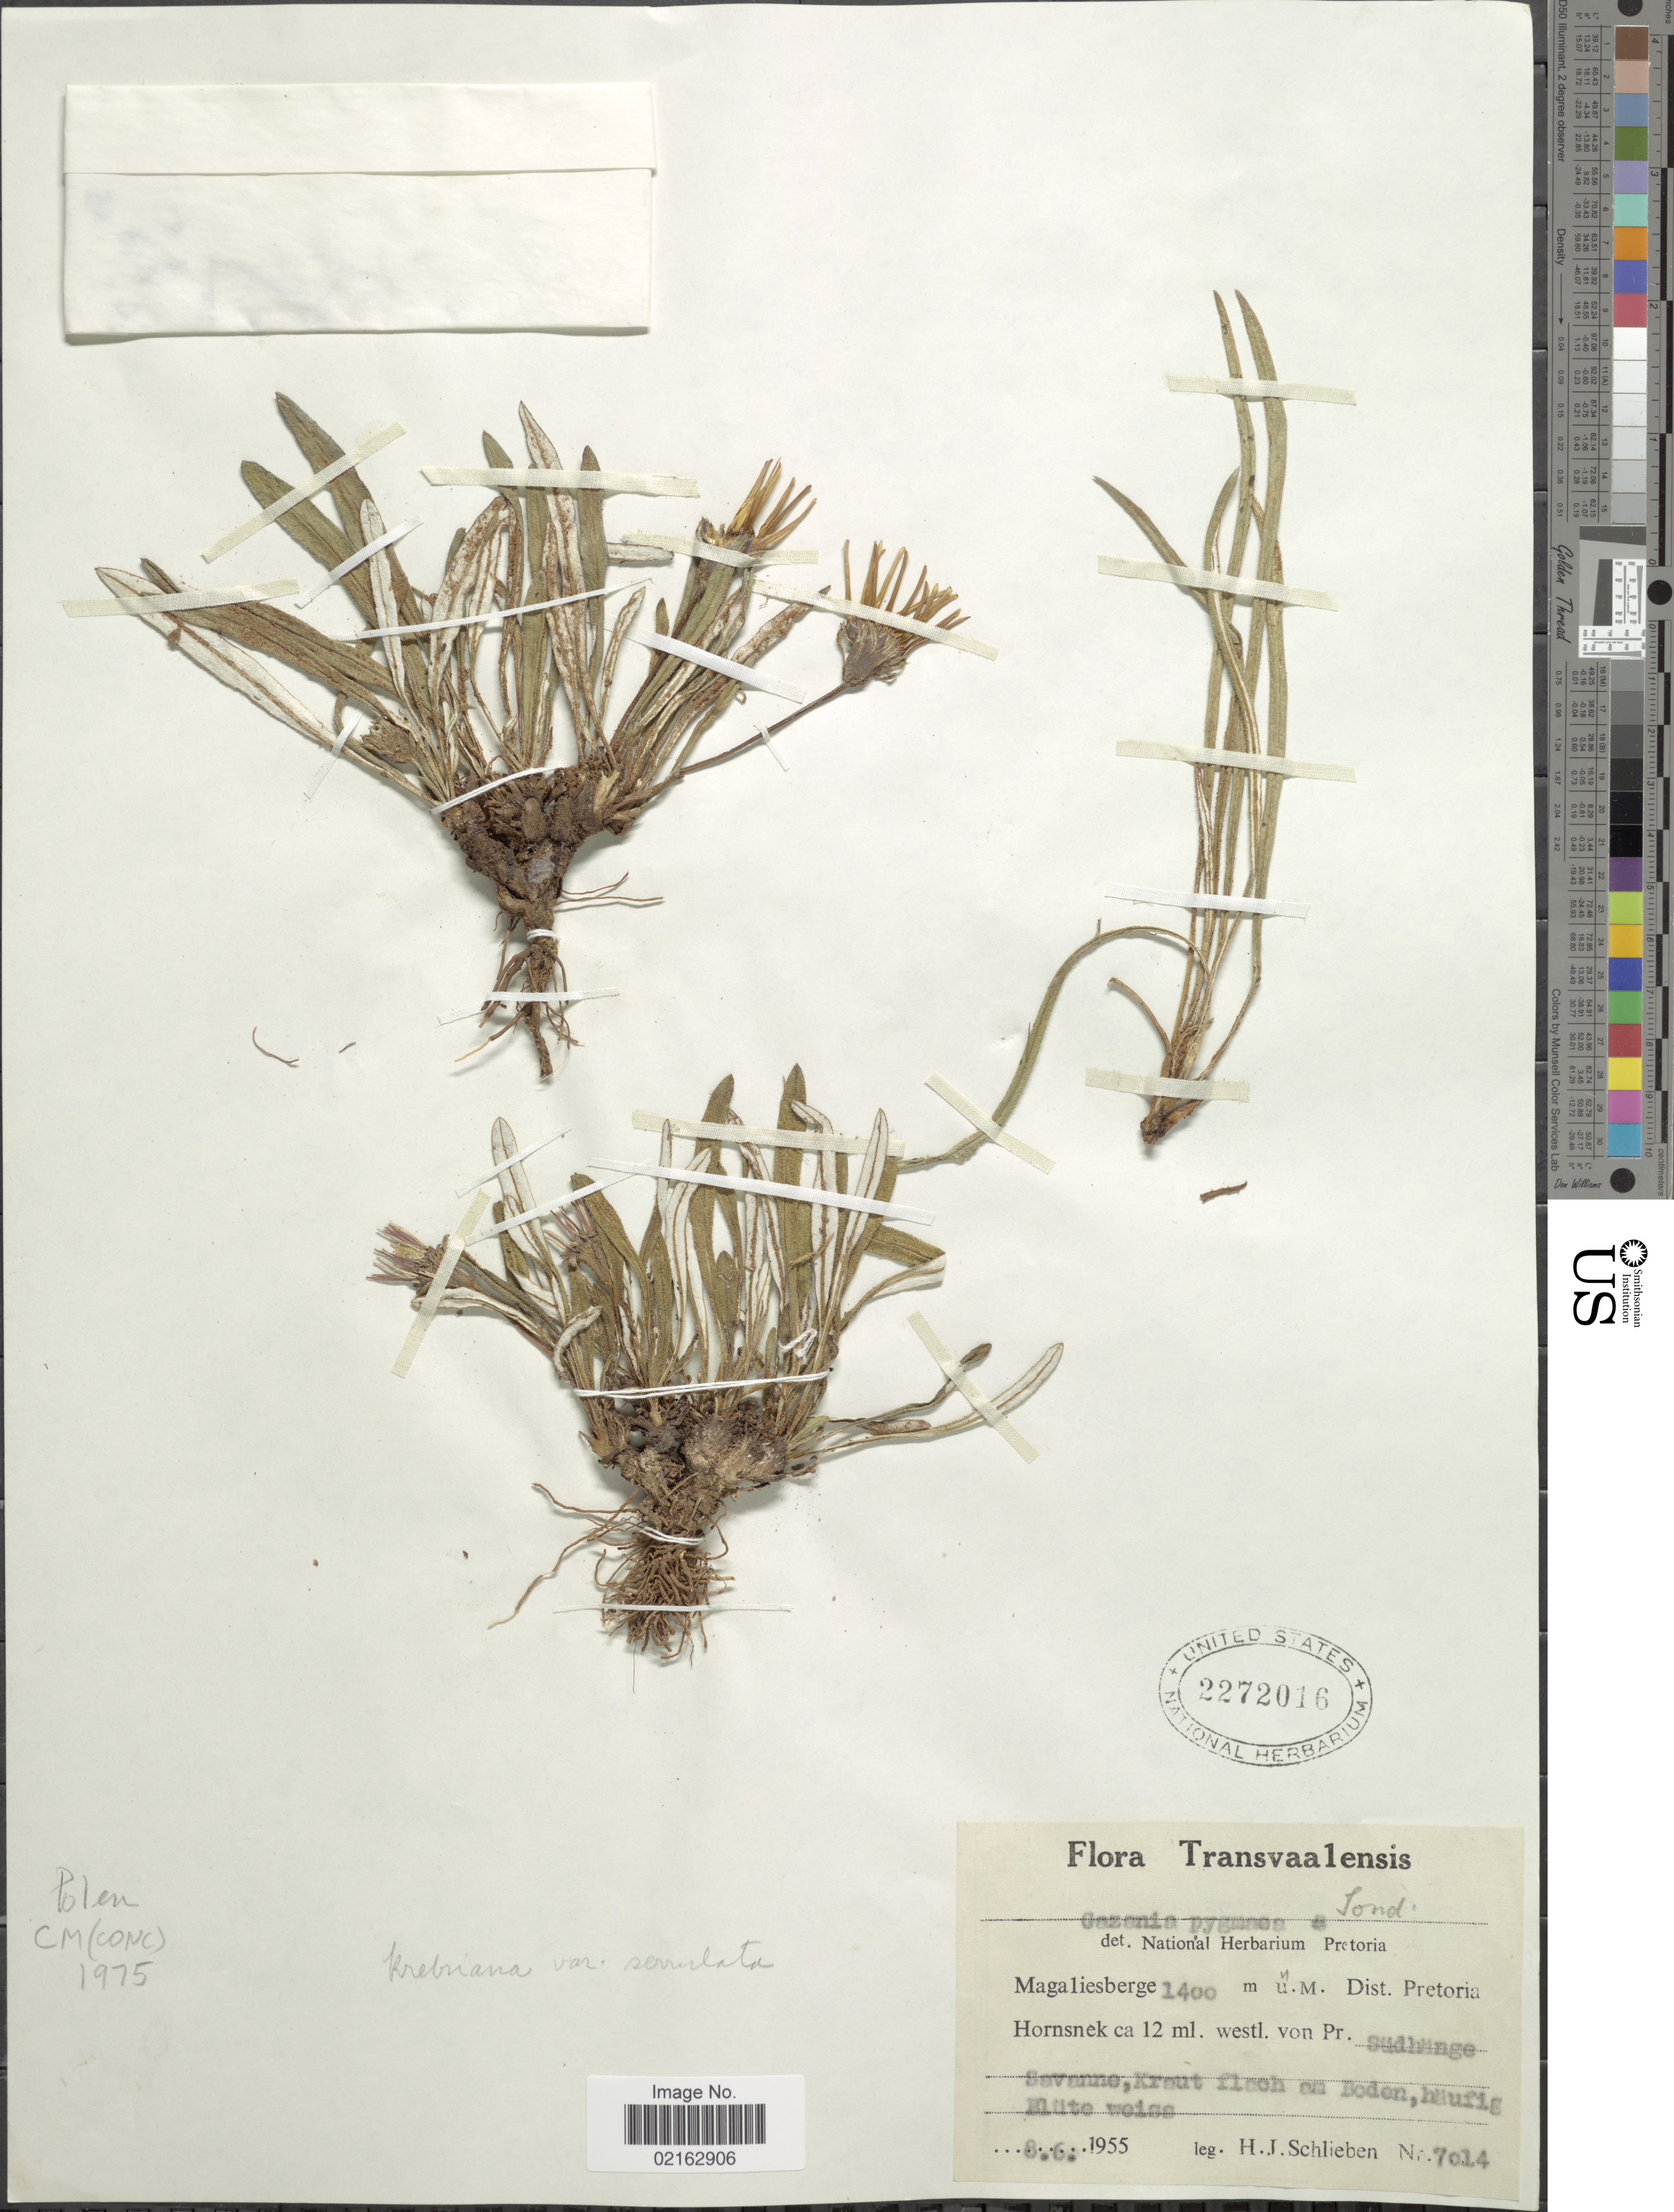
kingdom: Plantae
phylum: Tracheophyta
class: Magnoliopsida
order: Asterales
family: Asteraceae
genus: Gazania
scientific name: Gazania krebsiana subsp. serrulata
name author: (DC.) Roessler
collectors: H. J. Schlieben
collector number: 7014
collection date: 1955-06-08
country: South Africa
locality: Transvaalensis. Magaliesberge, Dist. Pretoria. Hornsnek ca 12 ml. westl. von Pr. Südhünge, Savanne, Kraut floch am Bodon, häufig Blüte weiss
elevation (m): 1400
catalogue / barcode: US 2272016